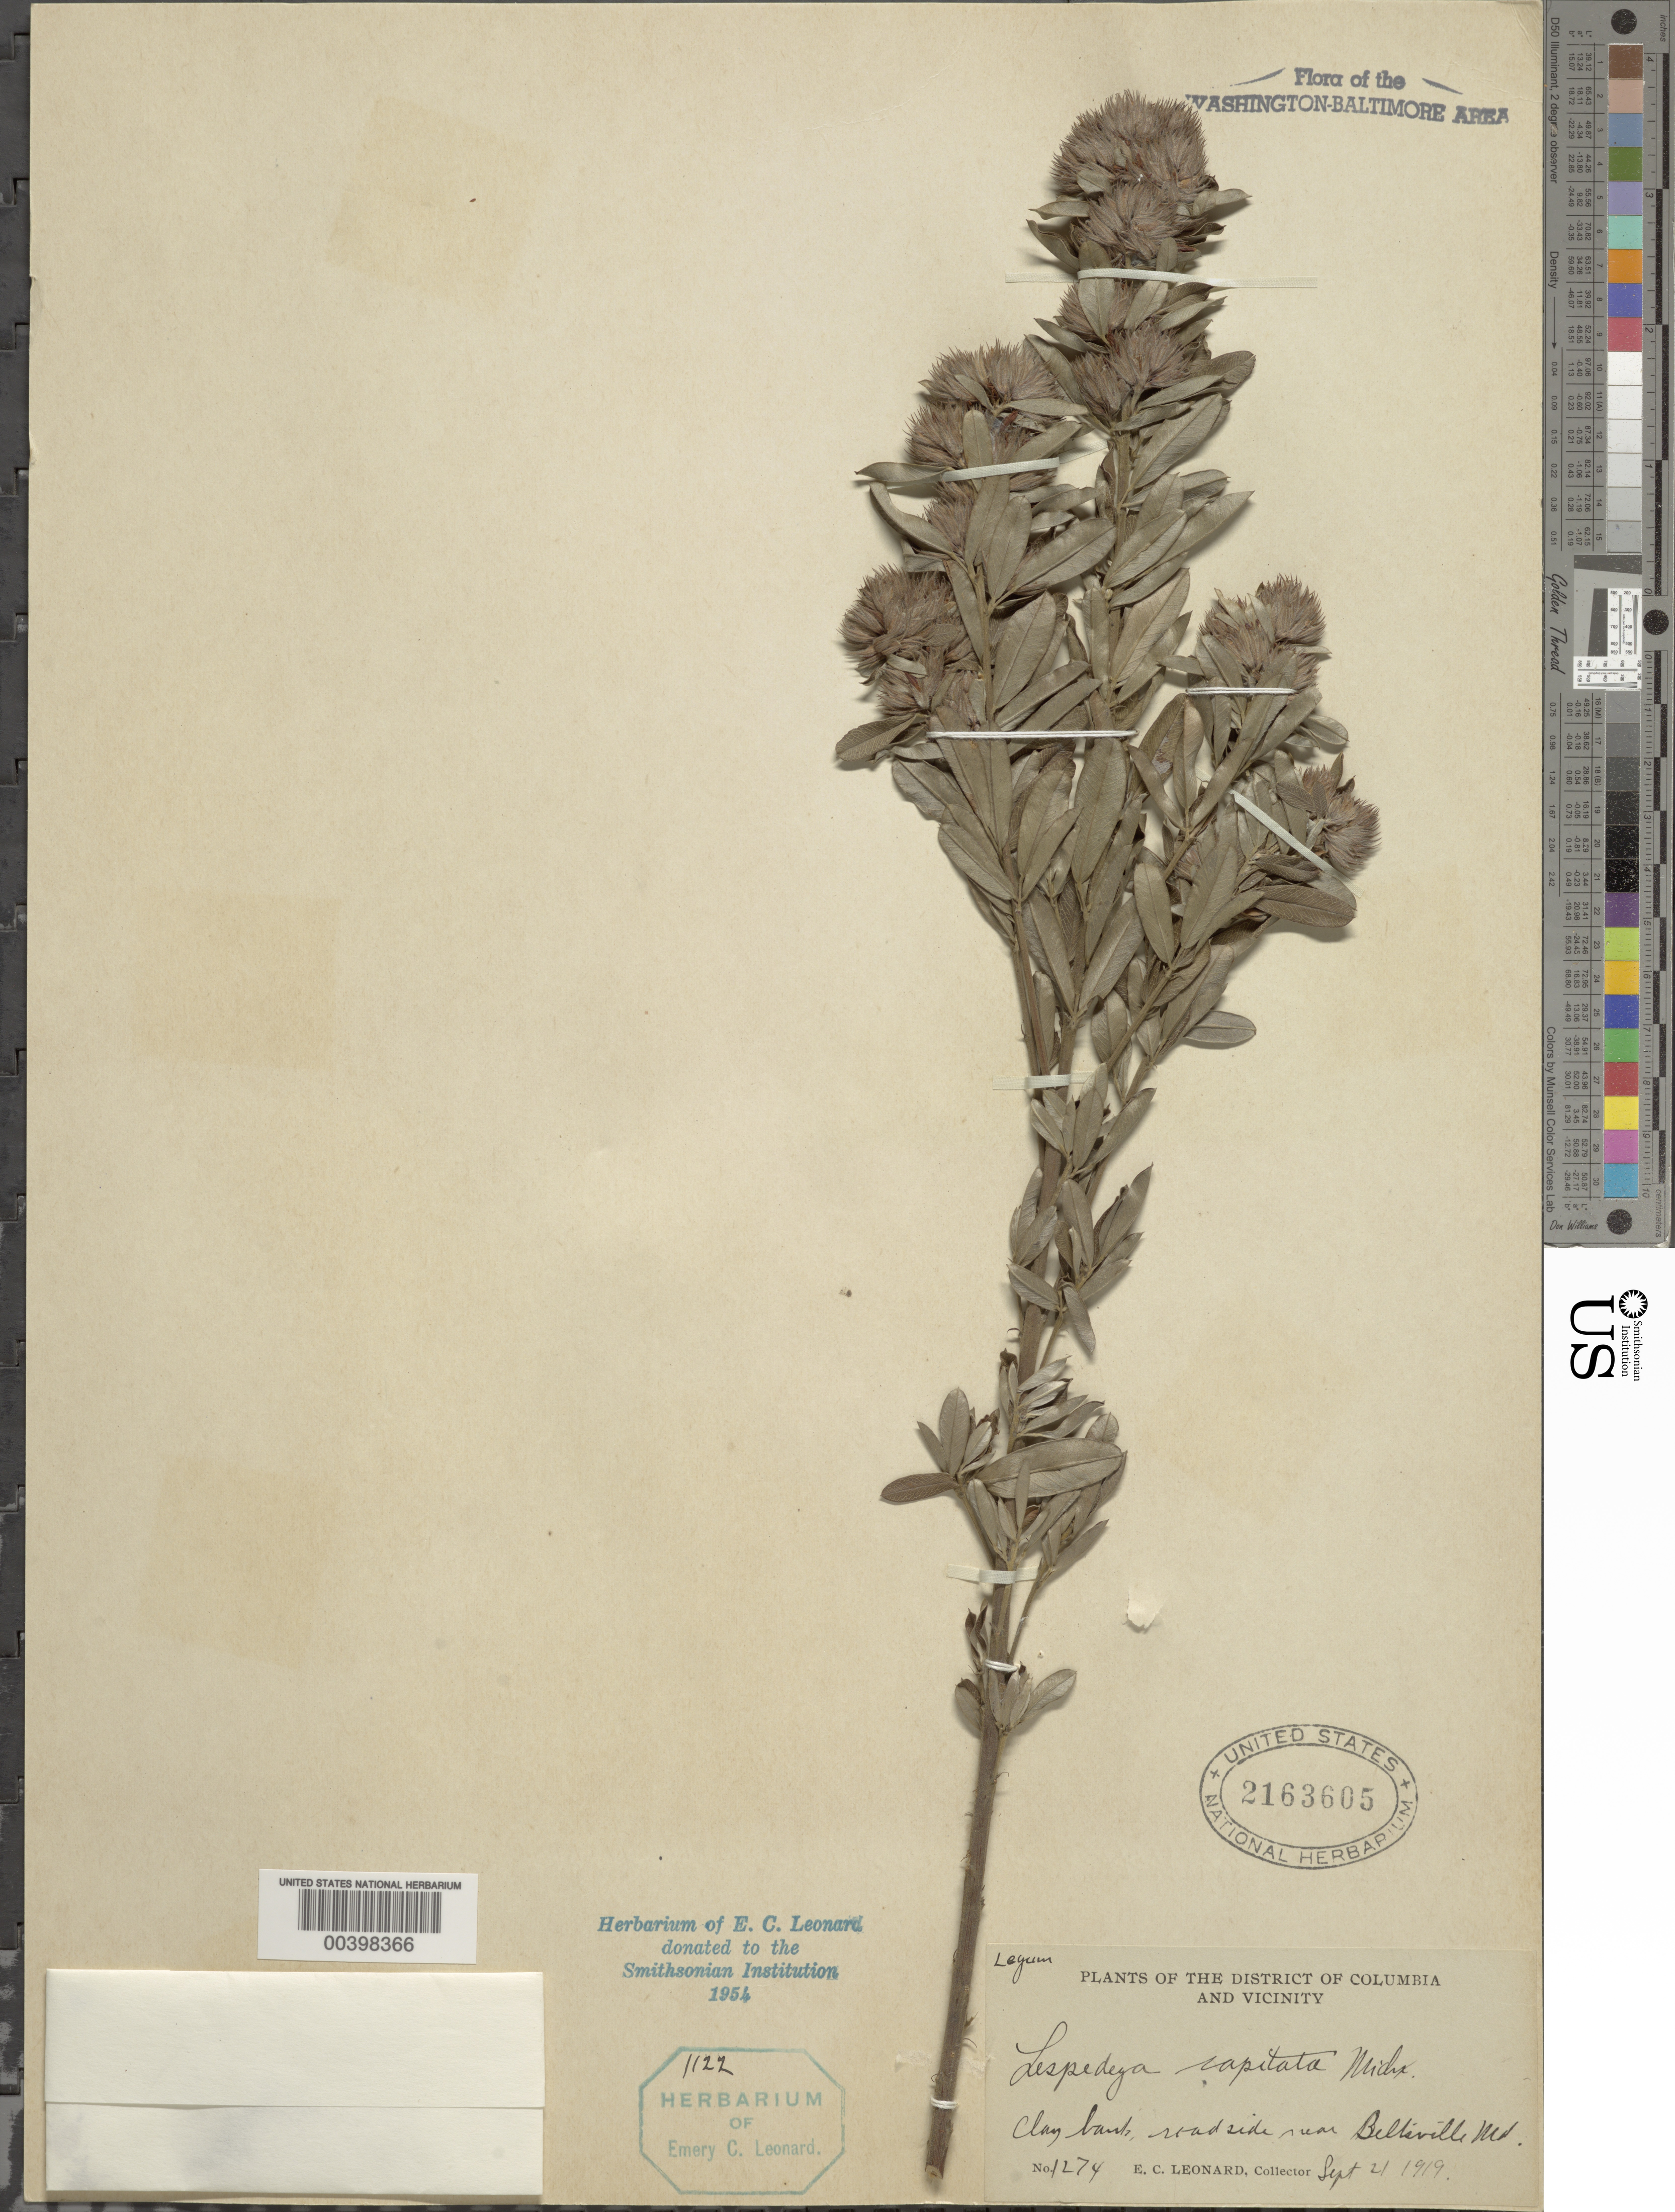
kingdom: Plantae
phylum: Tracheophyta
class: Magnoliopsida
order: Fabales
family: Fabaceae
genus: Lespedeza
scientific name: Lespedeza capitata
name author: Michx.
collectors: E. C. Leonard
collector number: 1274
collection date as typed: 04 Sep 1919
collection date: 1919-09-04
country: United States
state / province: Maryland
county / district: Prince George's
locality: Near Beltsville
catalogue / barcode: US 2163605